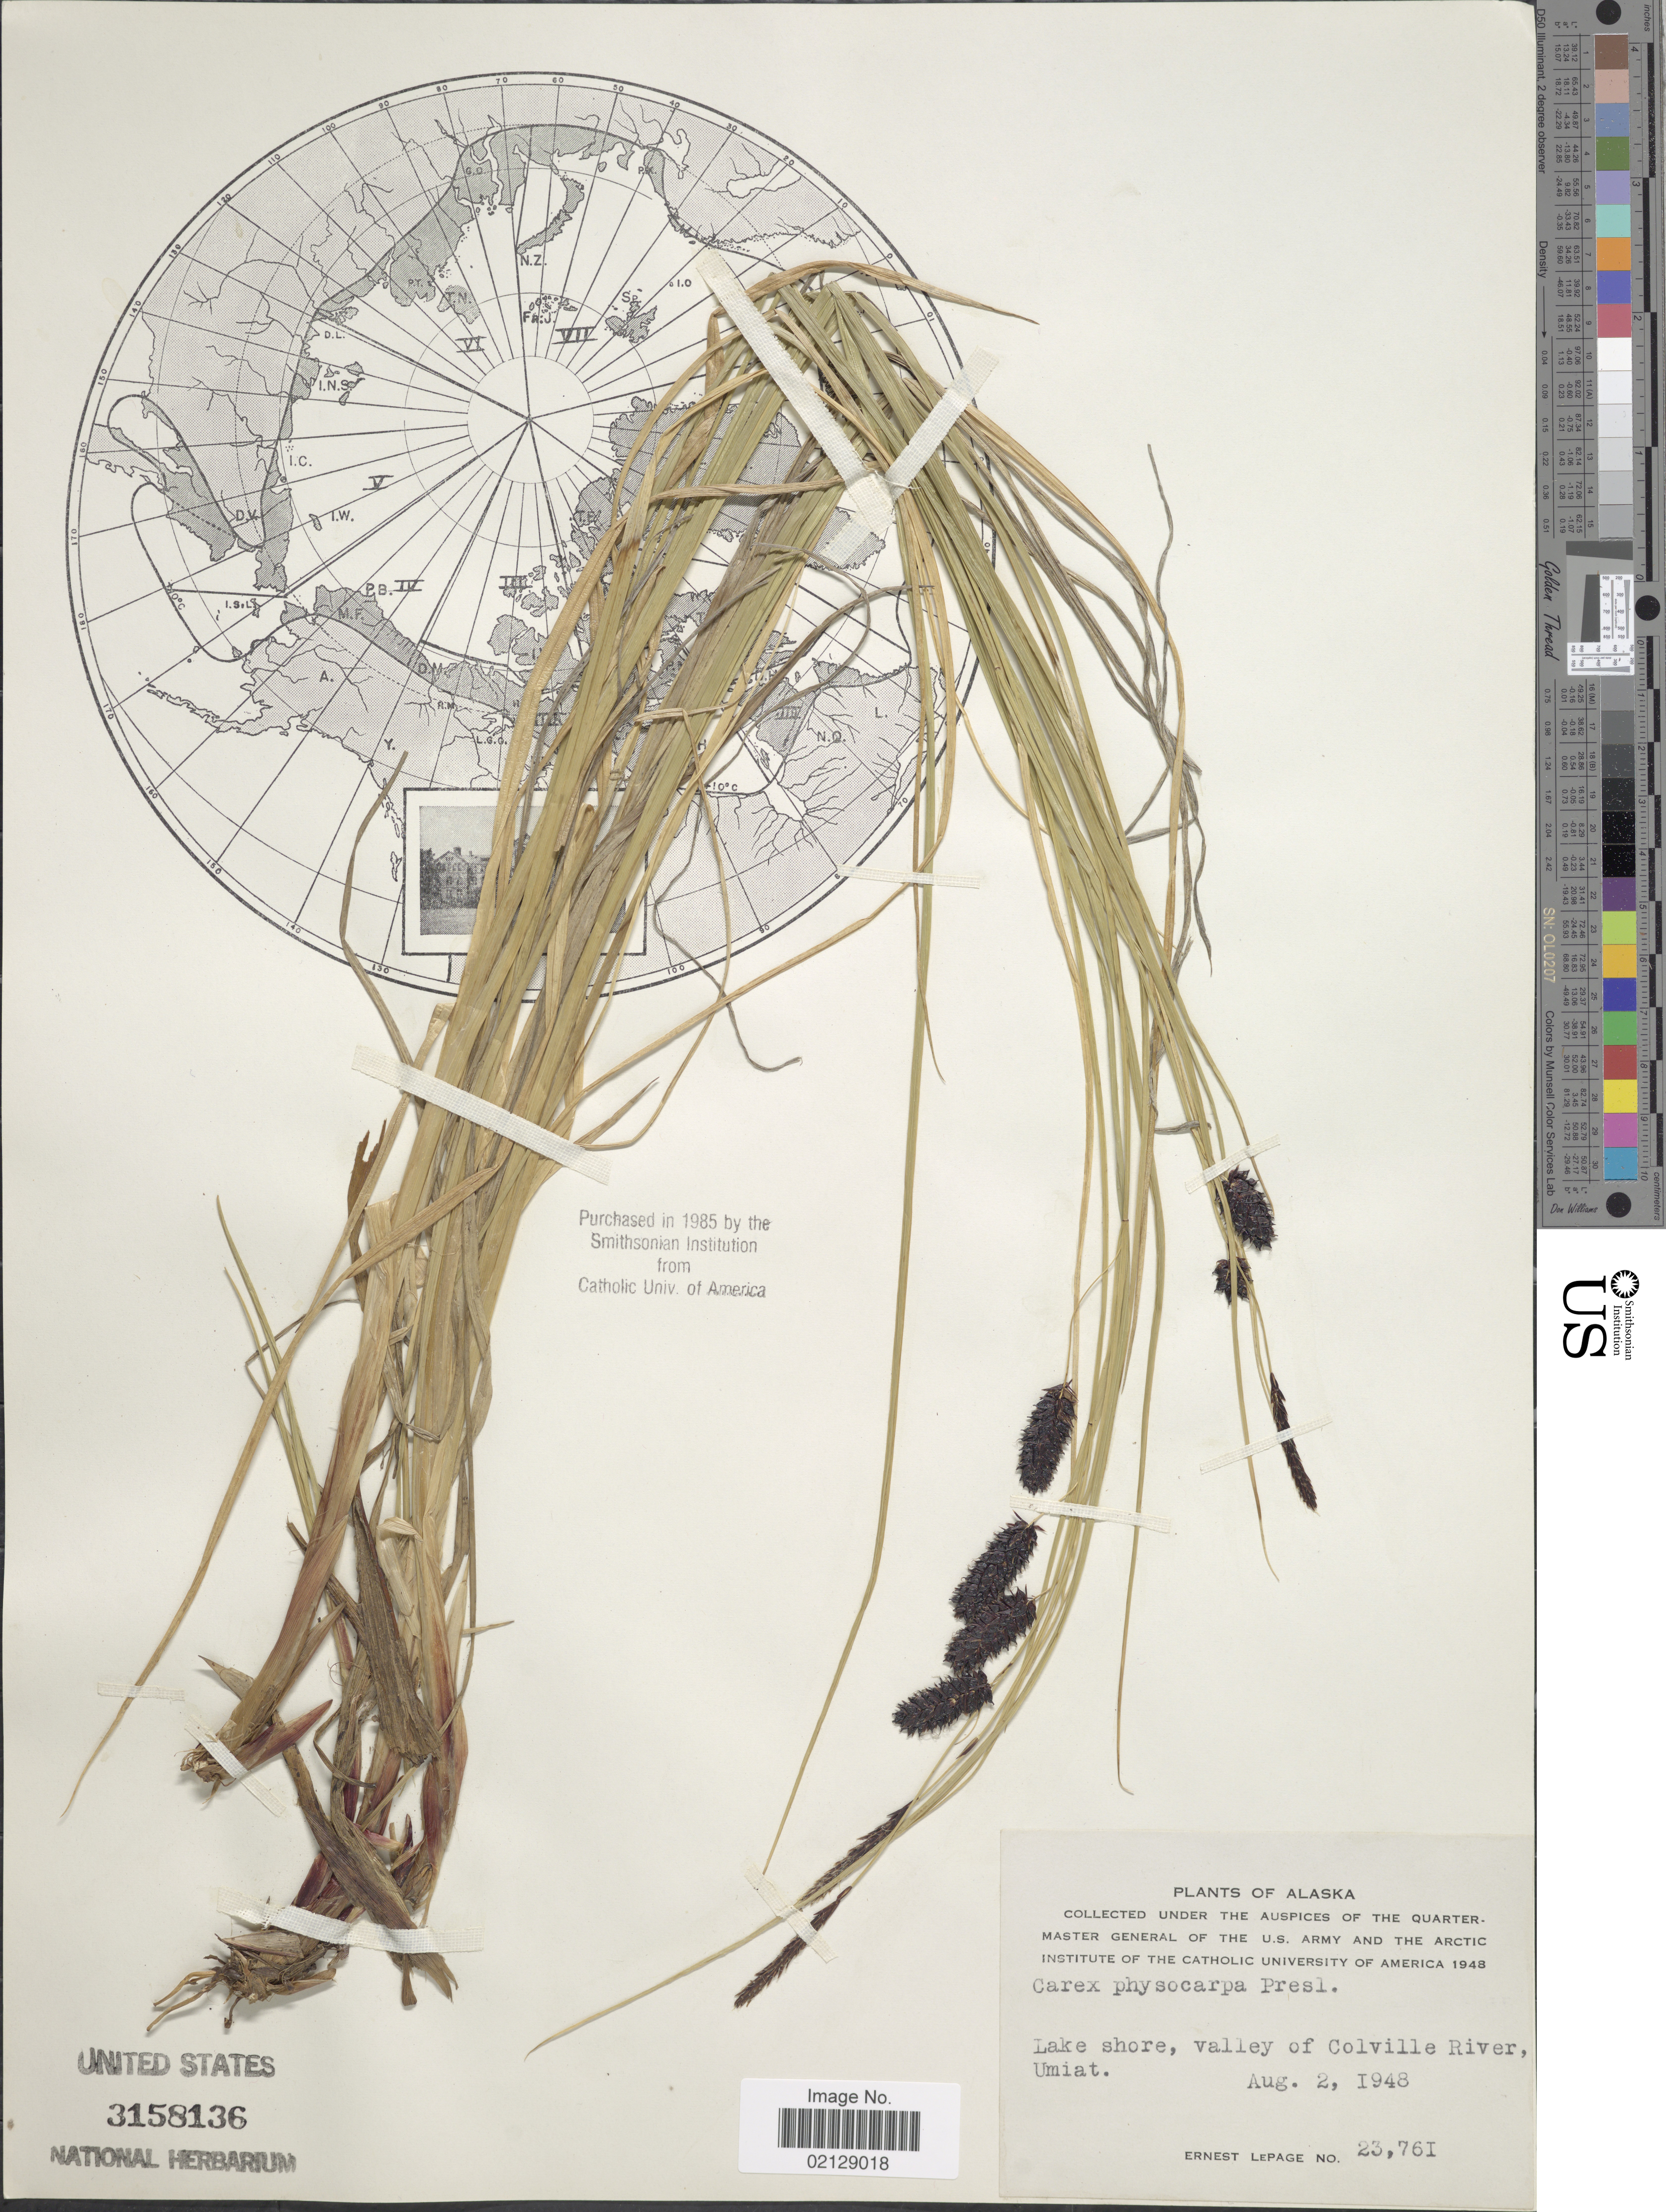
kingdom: Plantae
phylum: Tracheophyta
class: Liliopsida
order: Poales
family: Cyperaceae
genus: Carex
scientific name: Carex saxatilis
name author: L.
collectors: E. Lepage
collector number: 23761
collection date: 1948-08-02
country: United States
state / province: Alaska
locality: Lake shore, Valley of Colville River, Umiat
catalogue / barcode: US 3158136